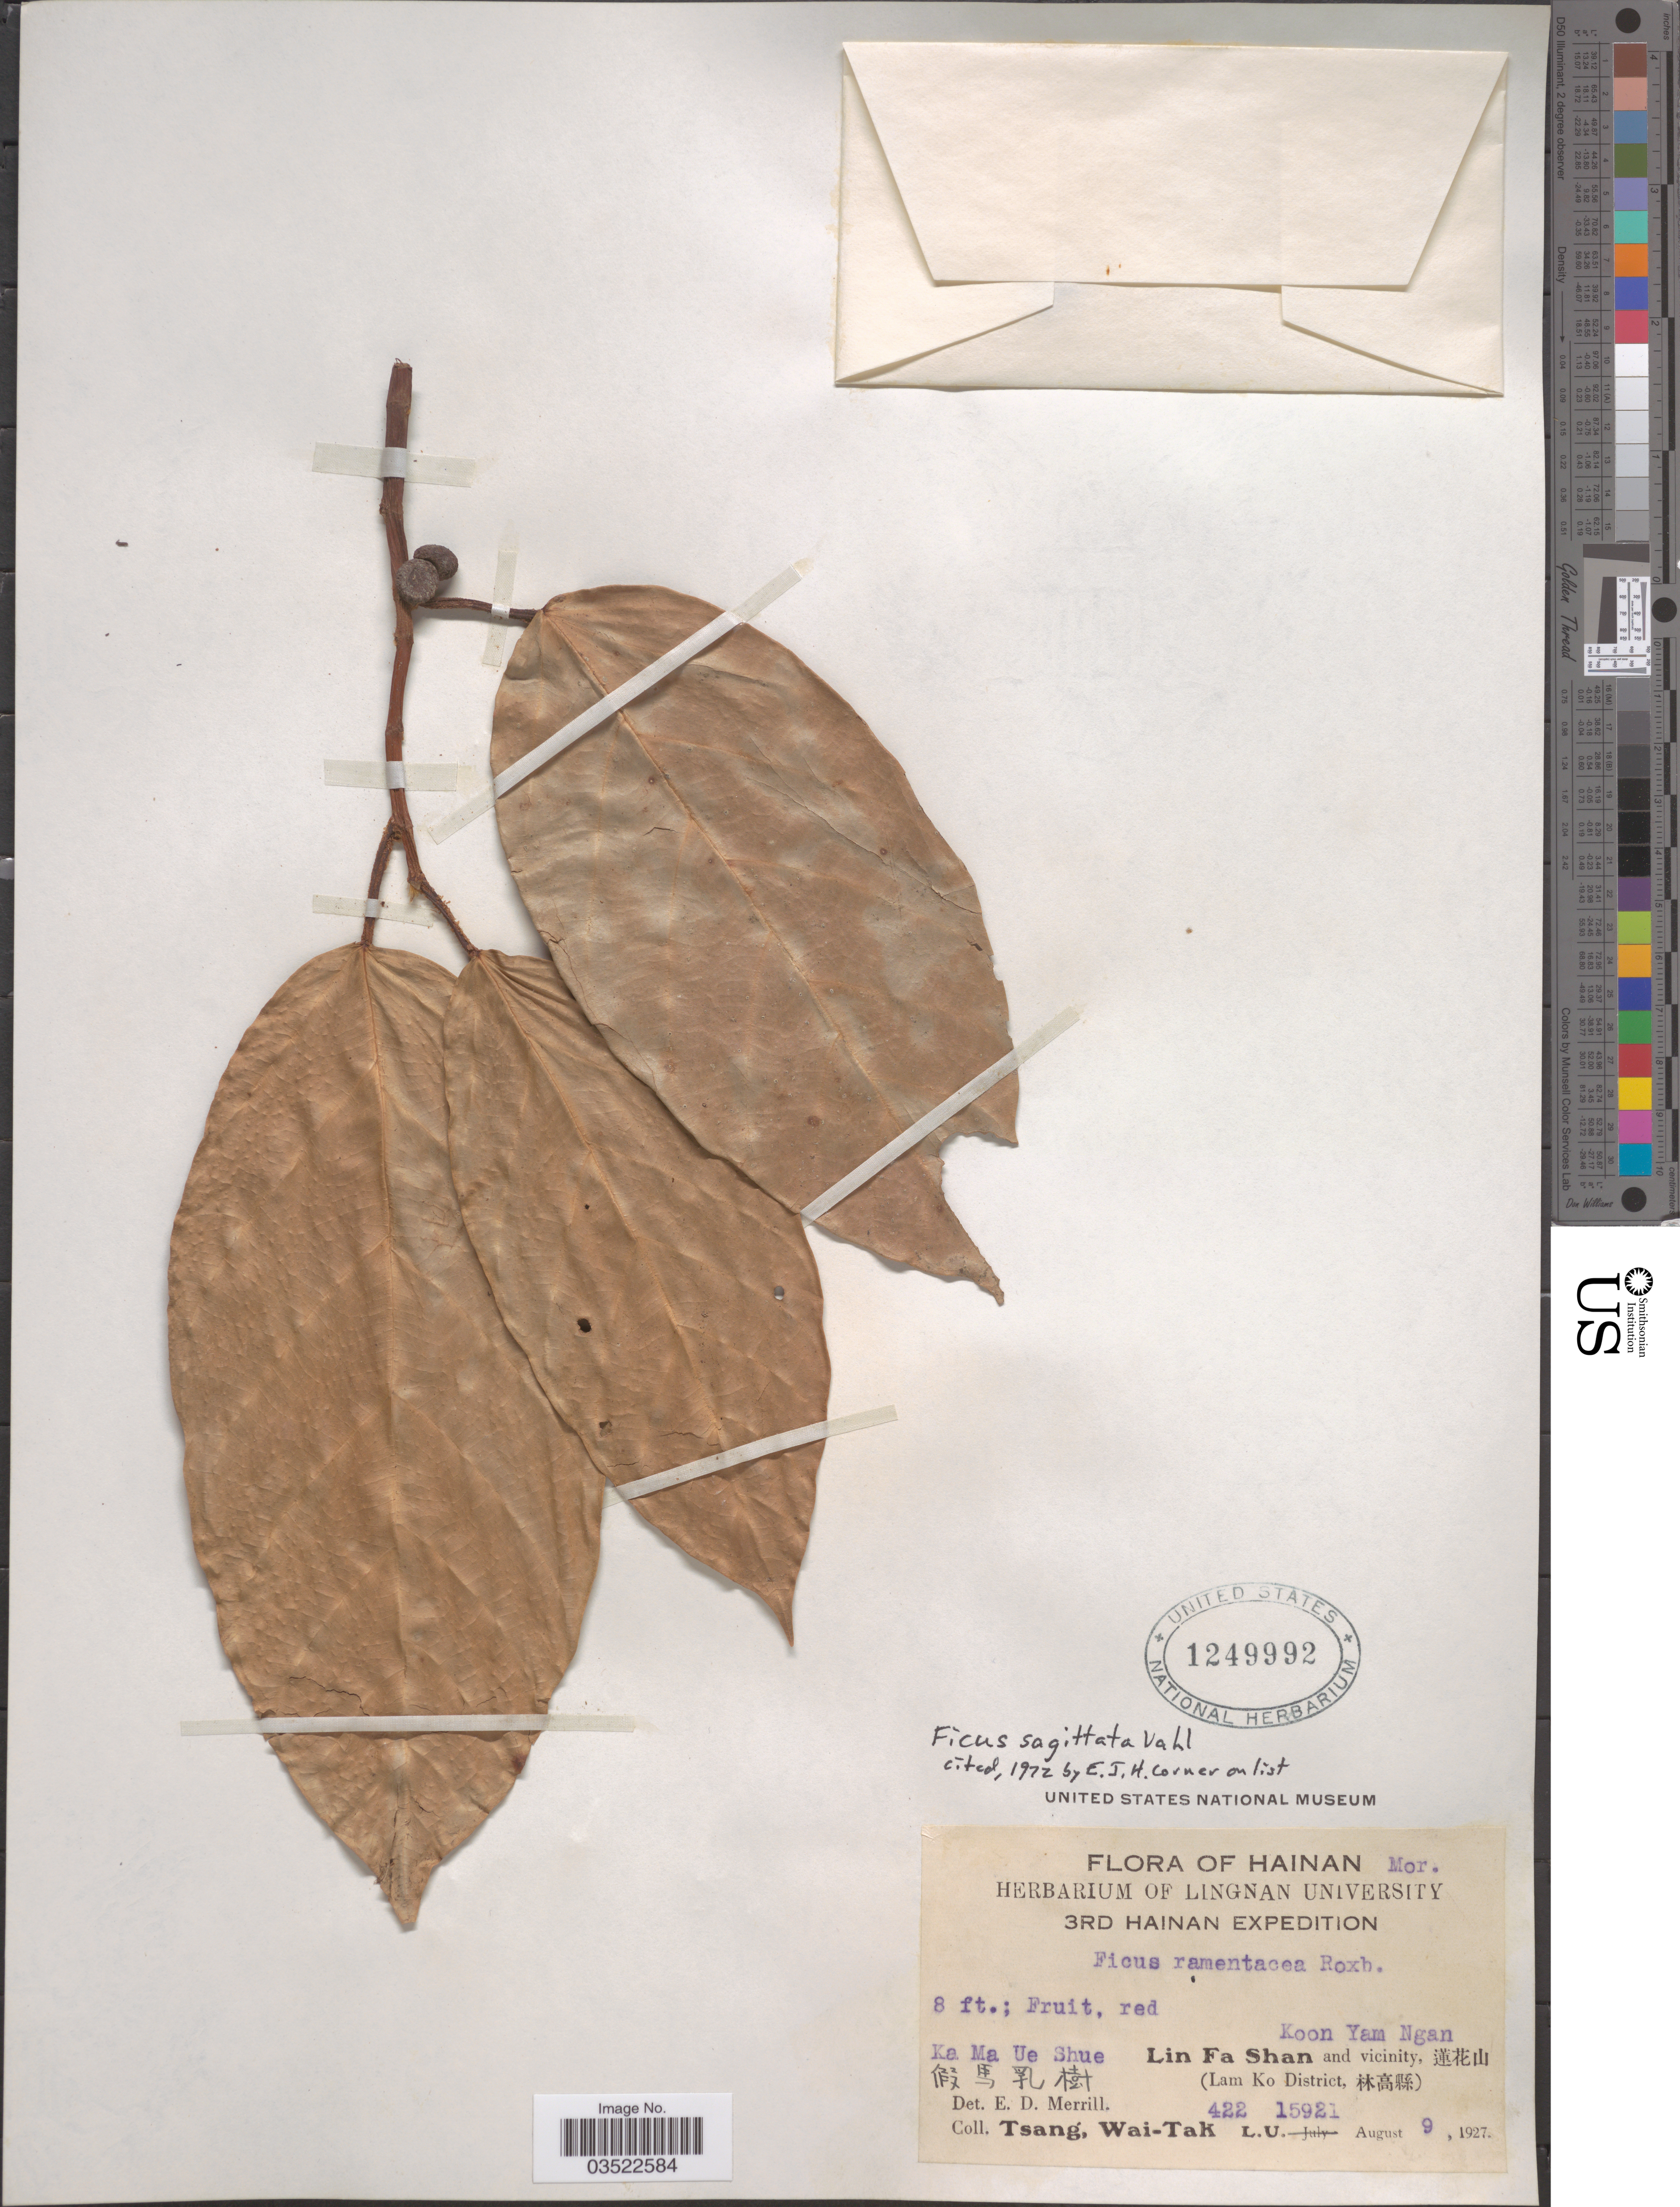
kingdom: Plantae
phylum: Tracheophyta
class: Magnoliopsida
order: Rosales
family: Moraceae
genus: Ficus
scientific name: Ficus sagittata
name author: Vahl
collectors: W. T. Tsang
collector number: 422L.U.15921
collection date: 1927-08-09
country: China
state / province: Hainan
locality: Ka Ma Ue Shue X. Koon Yam Ngan. Lin Fa Shan and vicinity, X (Lam Ko District, X).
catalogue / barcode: US 1249992